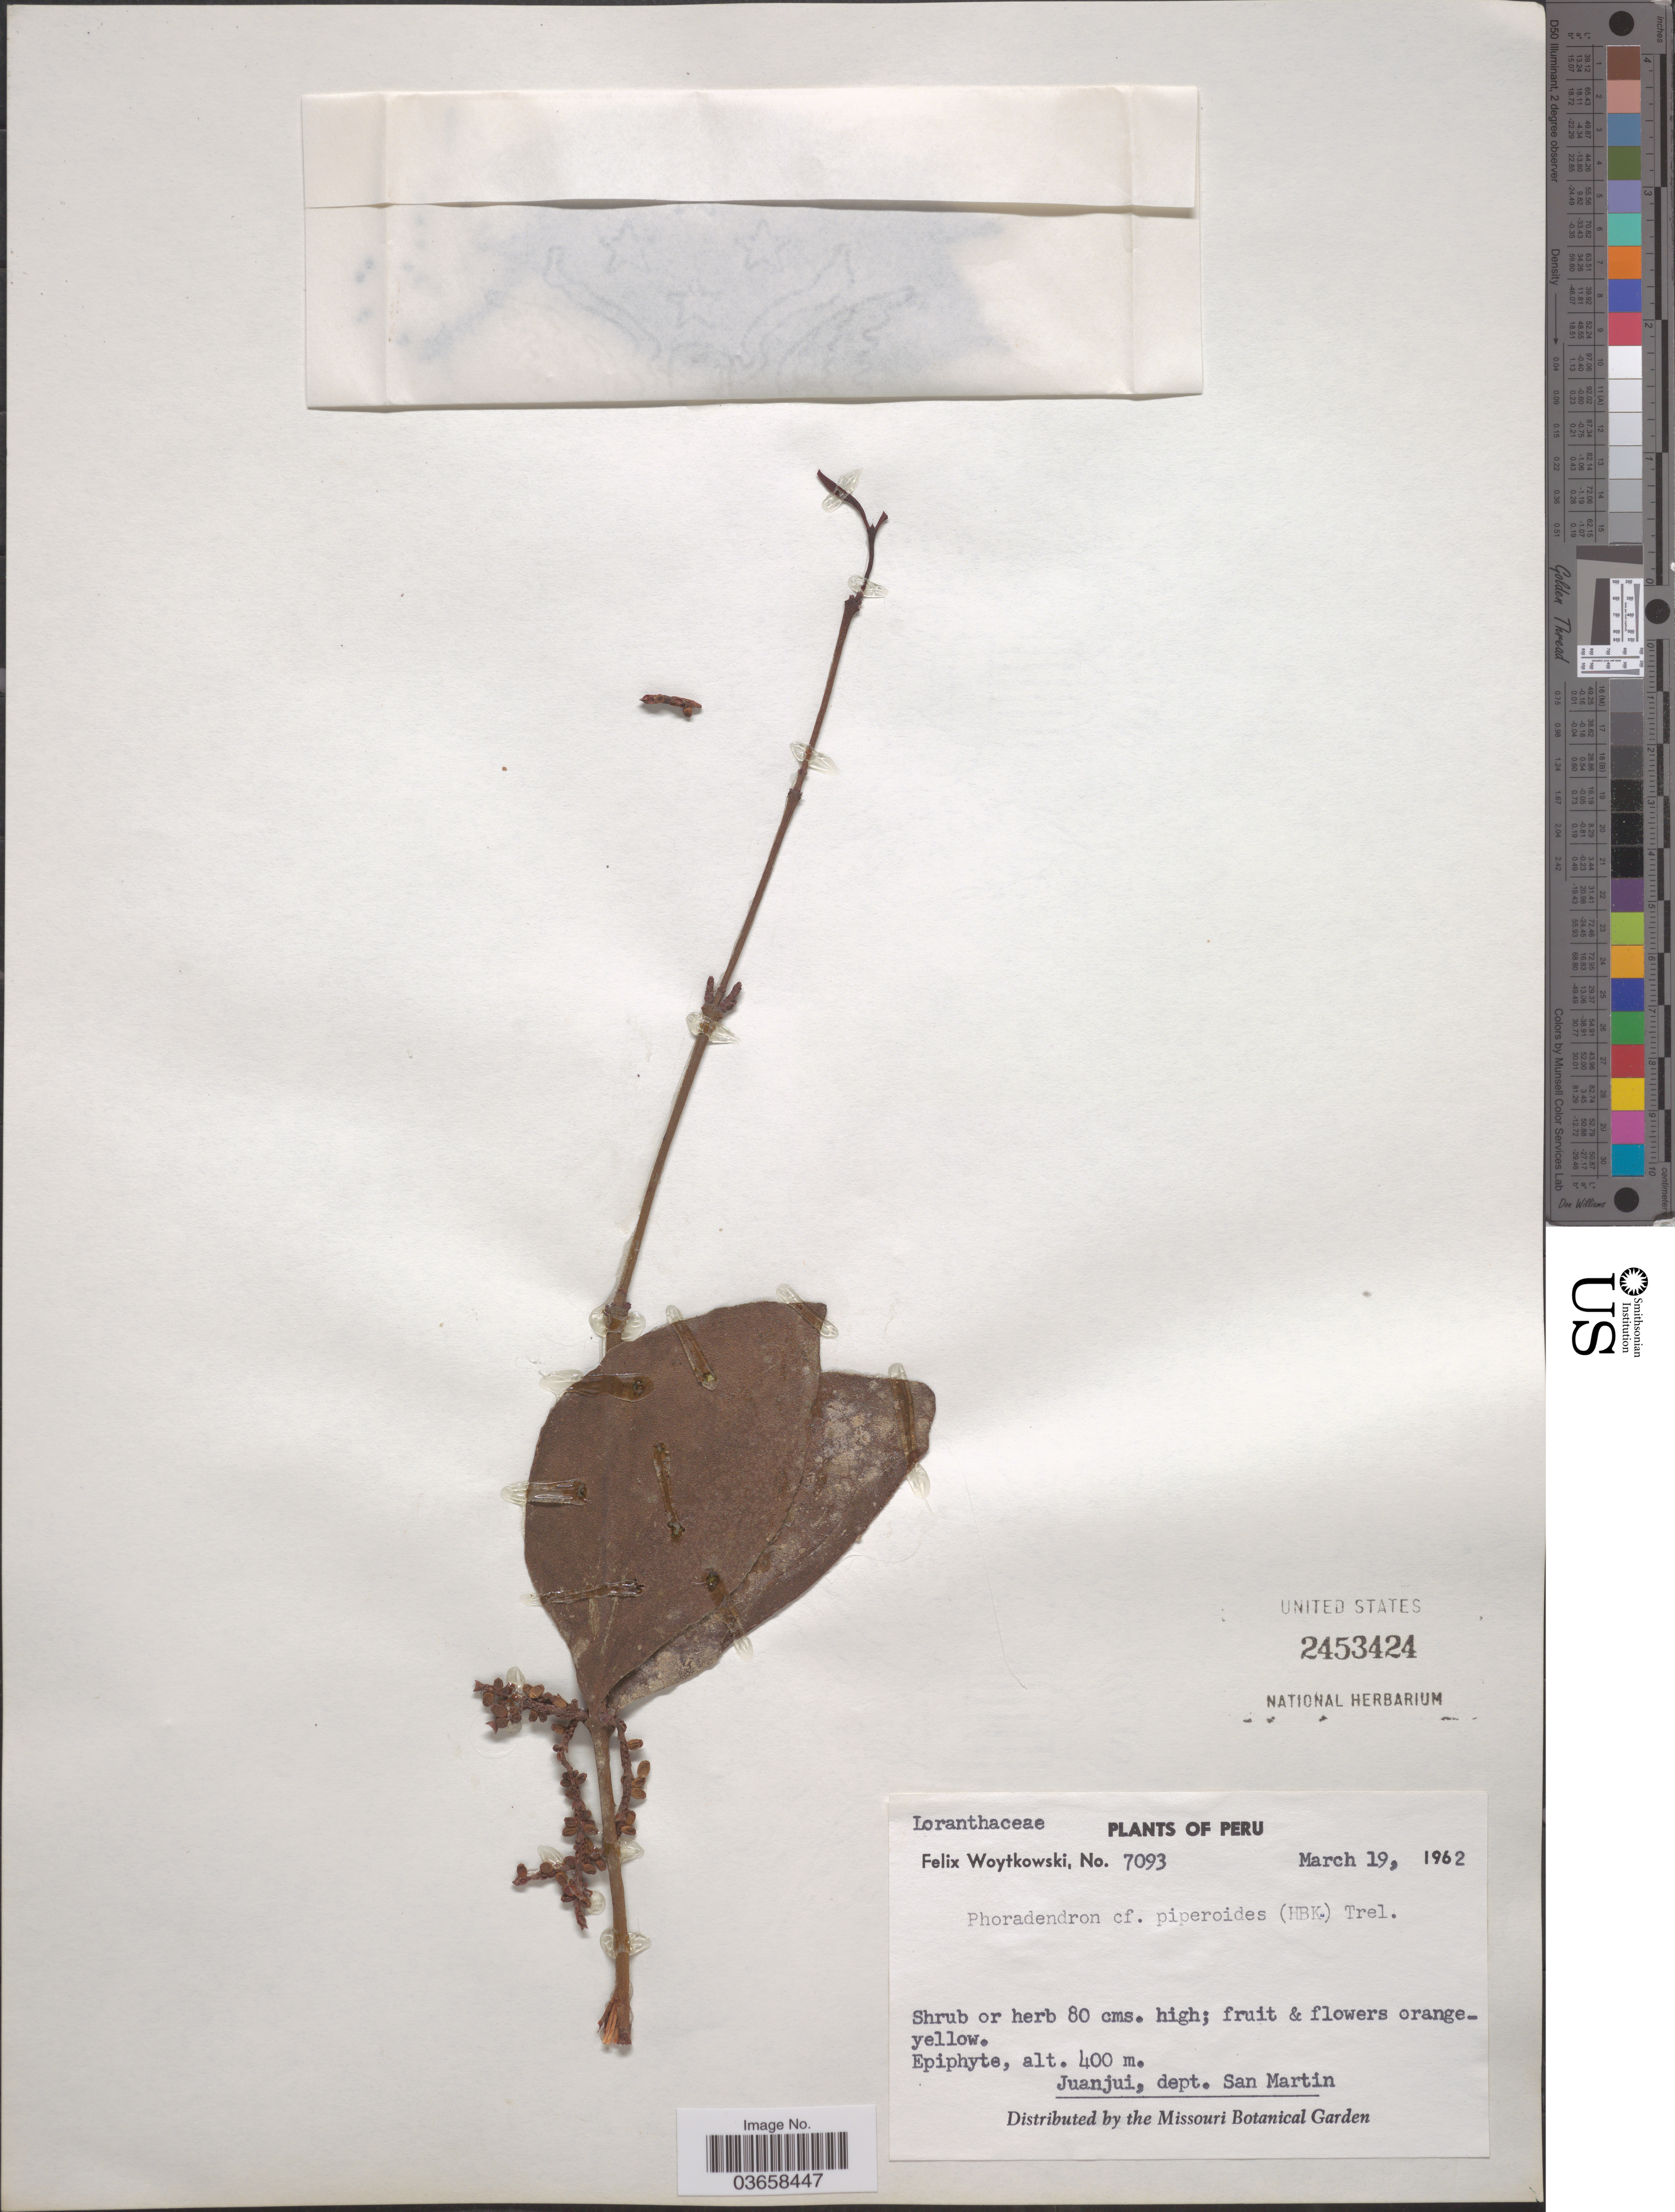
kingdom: Plantae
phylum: Tracheophyta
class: Magnoliopsida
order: Santalales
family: Viscaceae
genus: Phoradendron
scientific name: Phoradendron piperoides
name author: (Kunth) Trel.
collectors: F. Woytkowski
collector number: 7093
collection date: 1962-03-19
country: Peru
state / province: San Martín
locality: Juanjui, dept. San Martin.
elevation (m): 400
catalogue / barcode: US 2453424